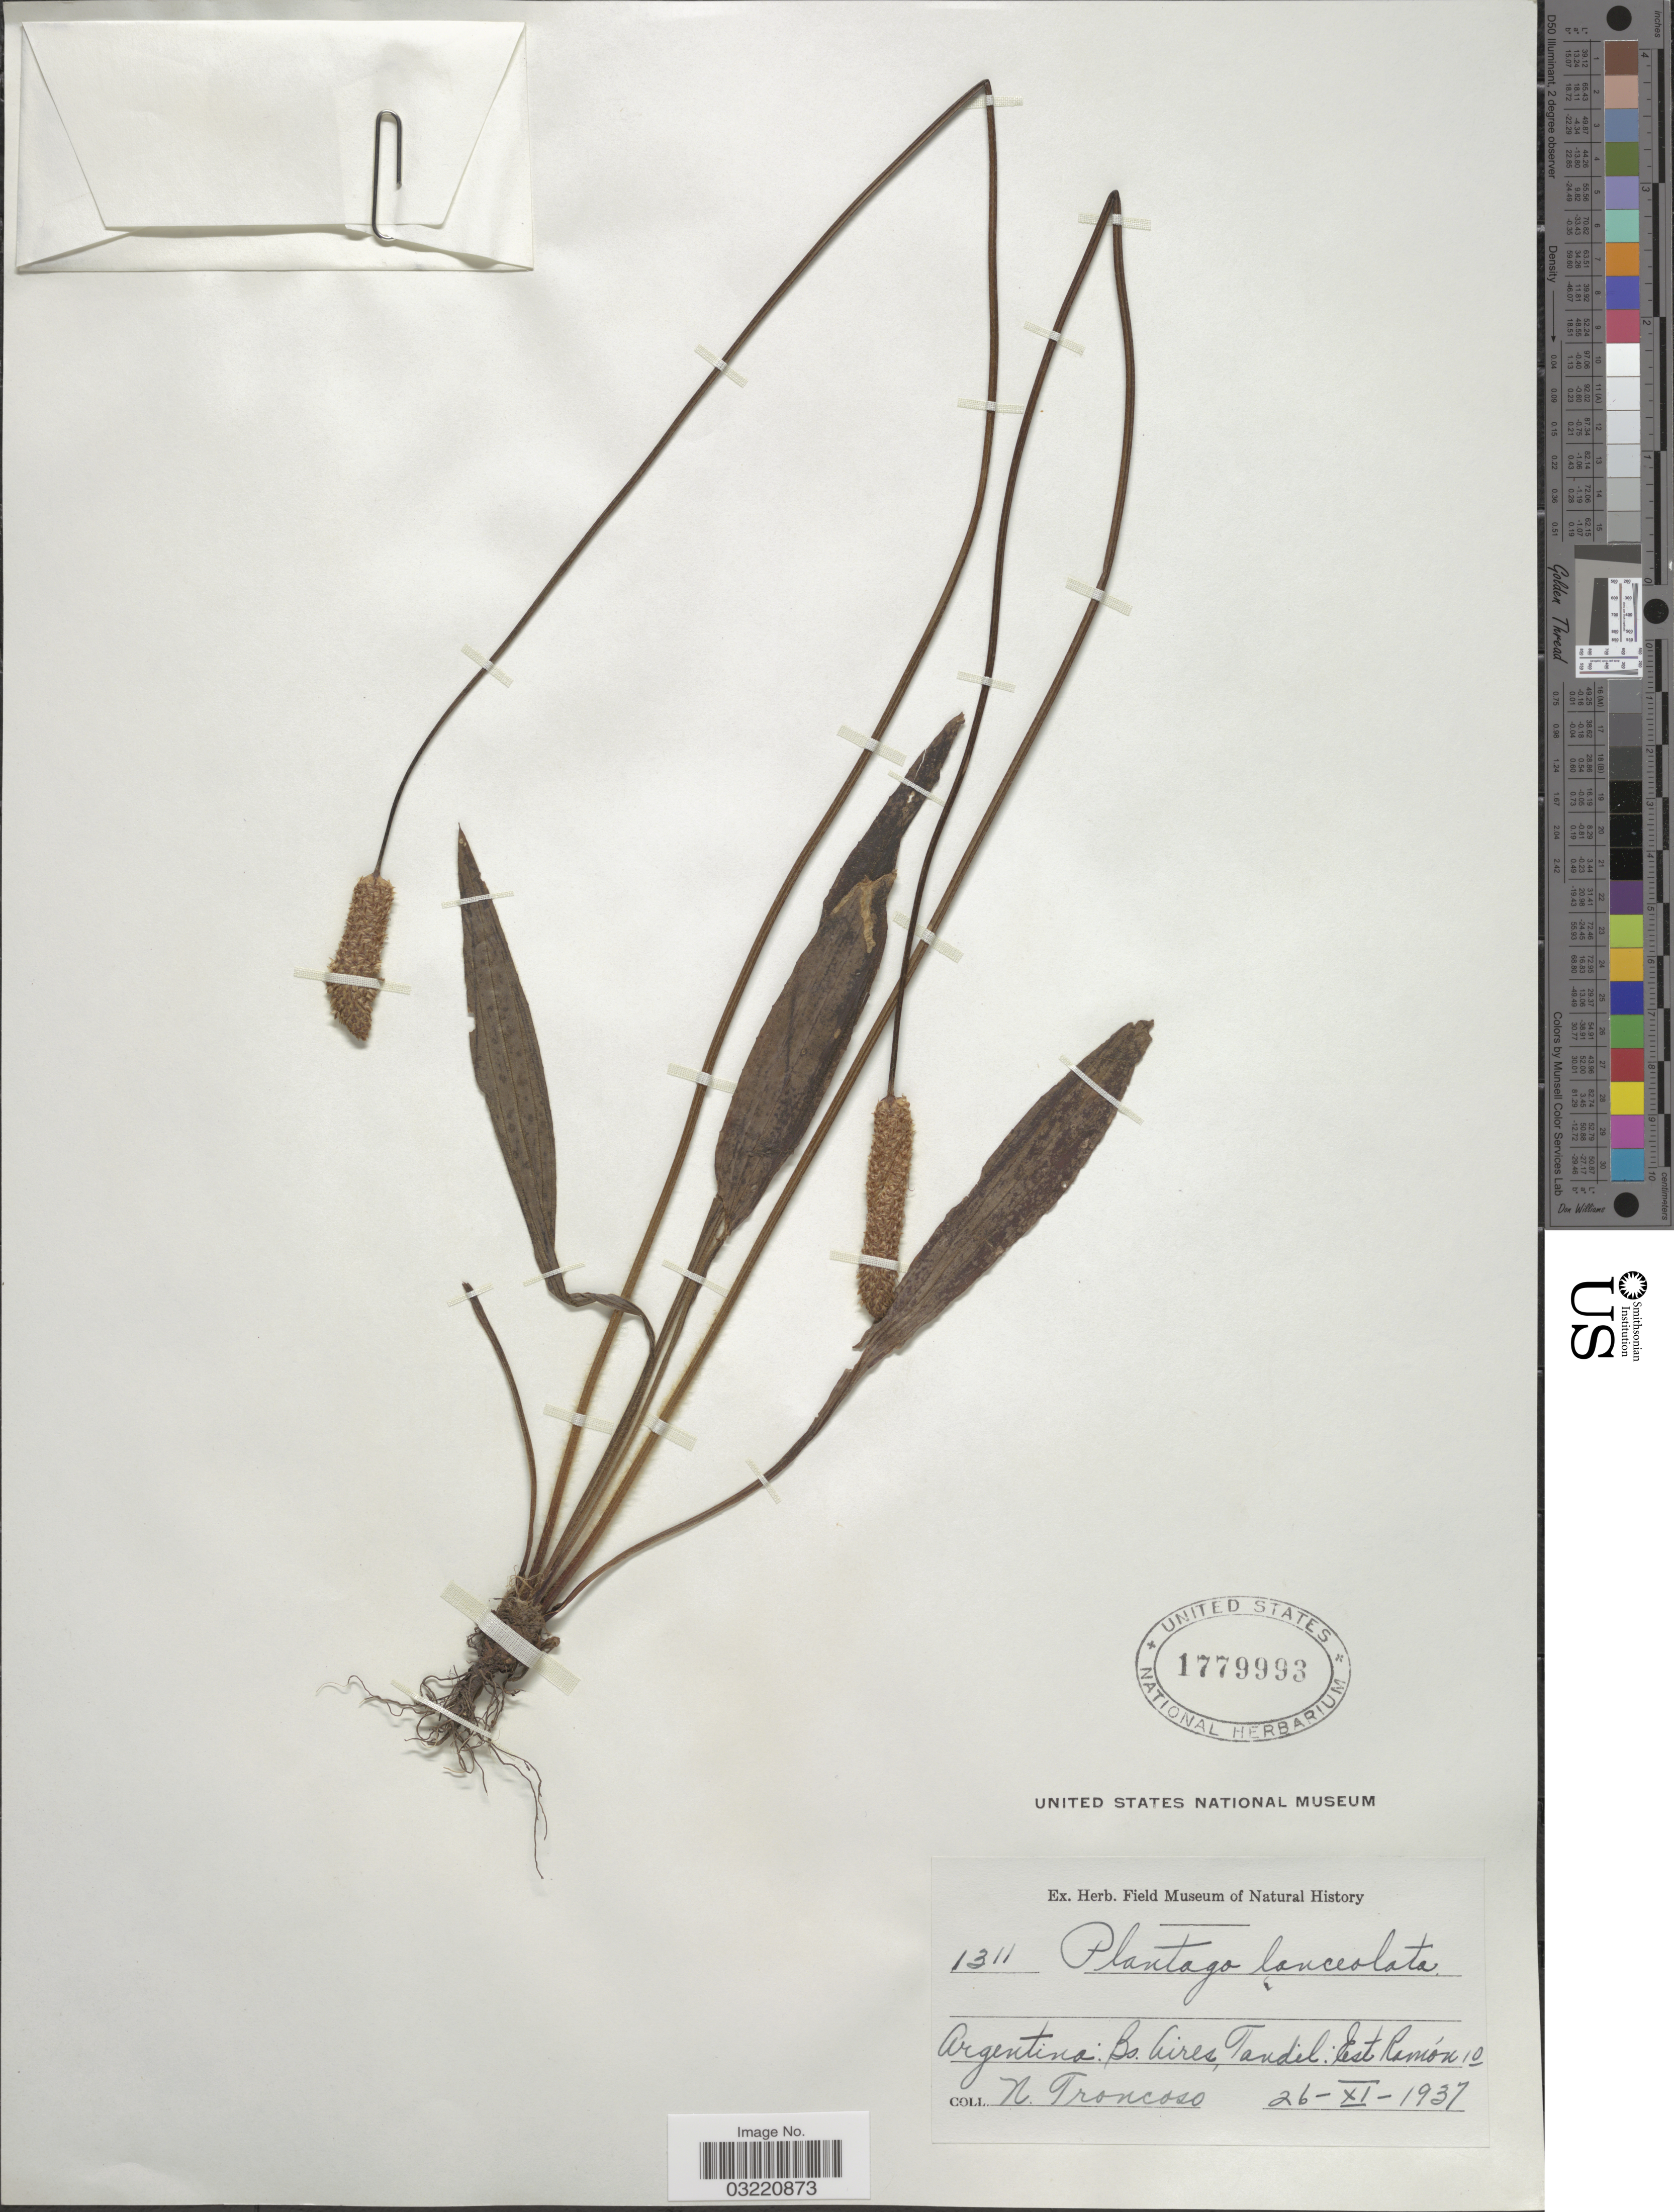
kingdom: Plantae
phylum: Tracheophyta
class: Magnoliopsida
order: Lamiales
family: Plantaginaceae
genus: Plantago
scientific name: Plantago lanceolata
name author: L.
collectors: N. Troncoso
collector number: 1311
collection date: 1937-11-26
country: Argentina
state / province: Buenos Aires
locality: Tandil: Est. Ramón 10.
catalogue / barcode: US 1779993